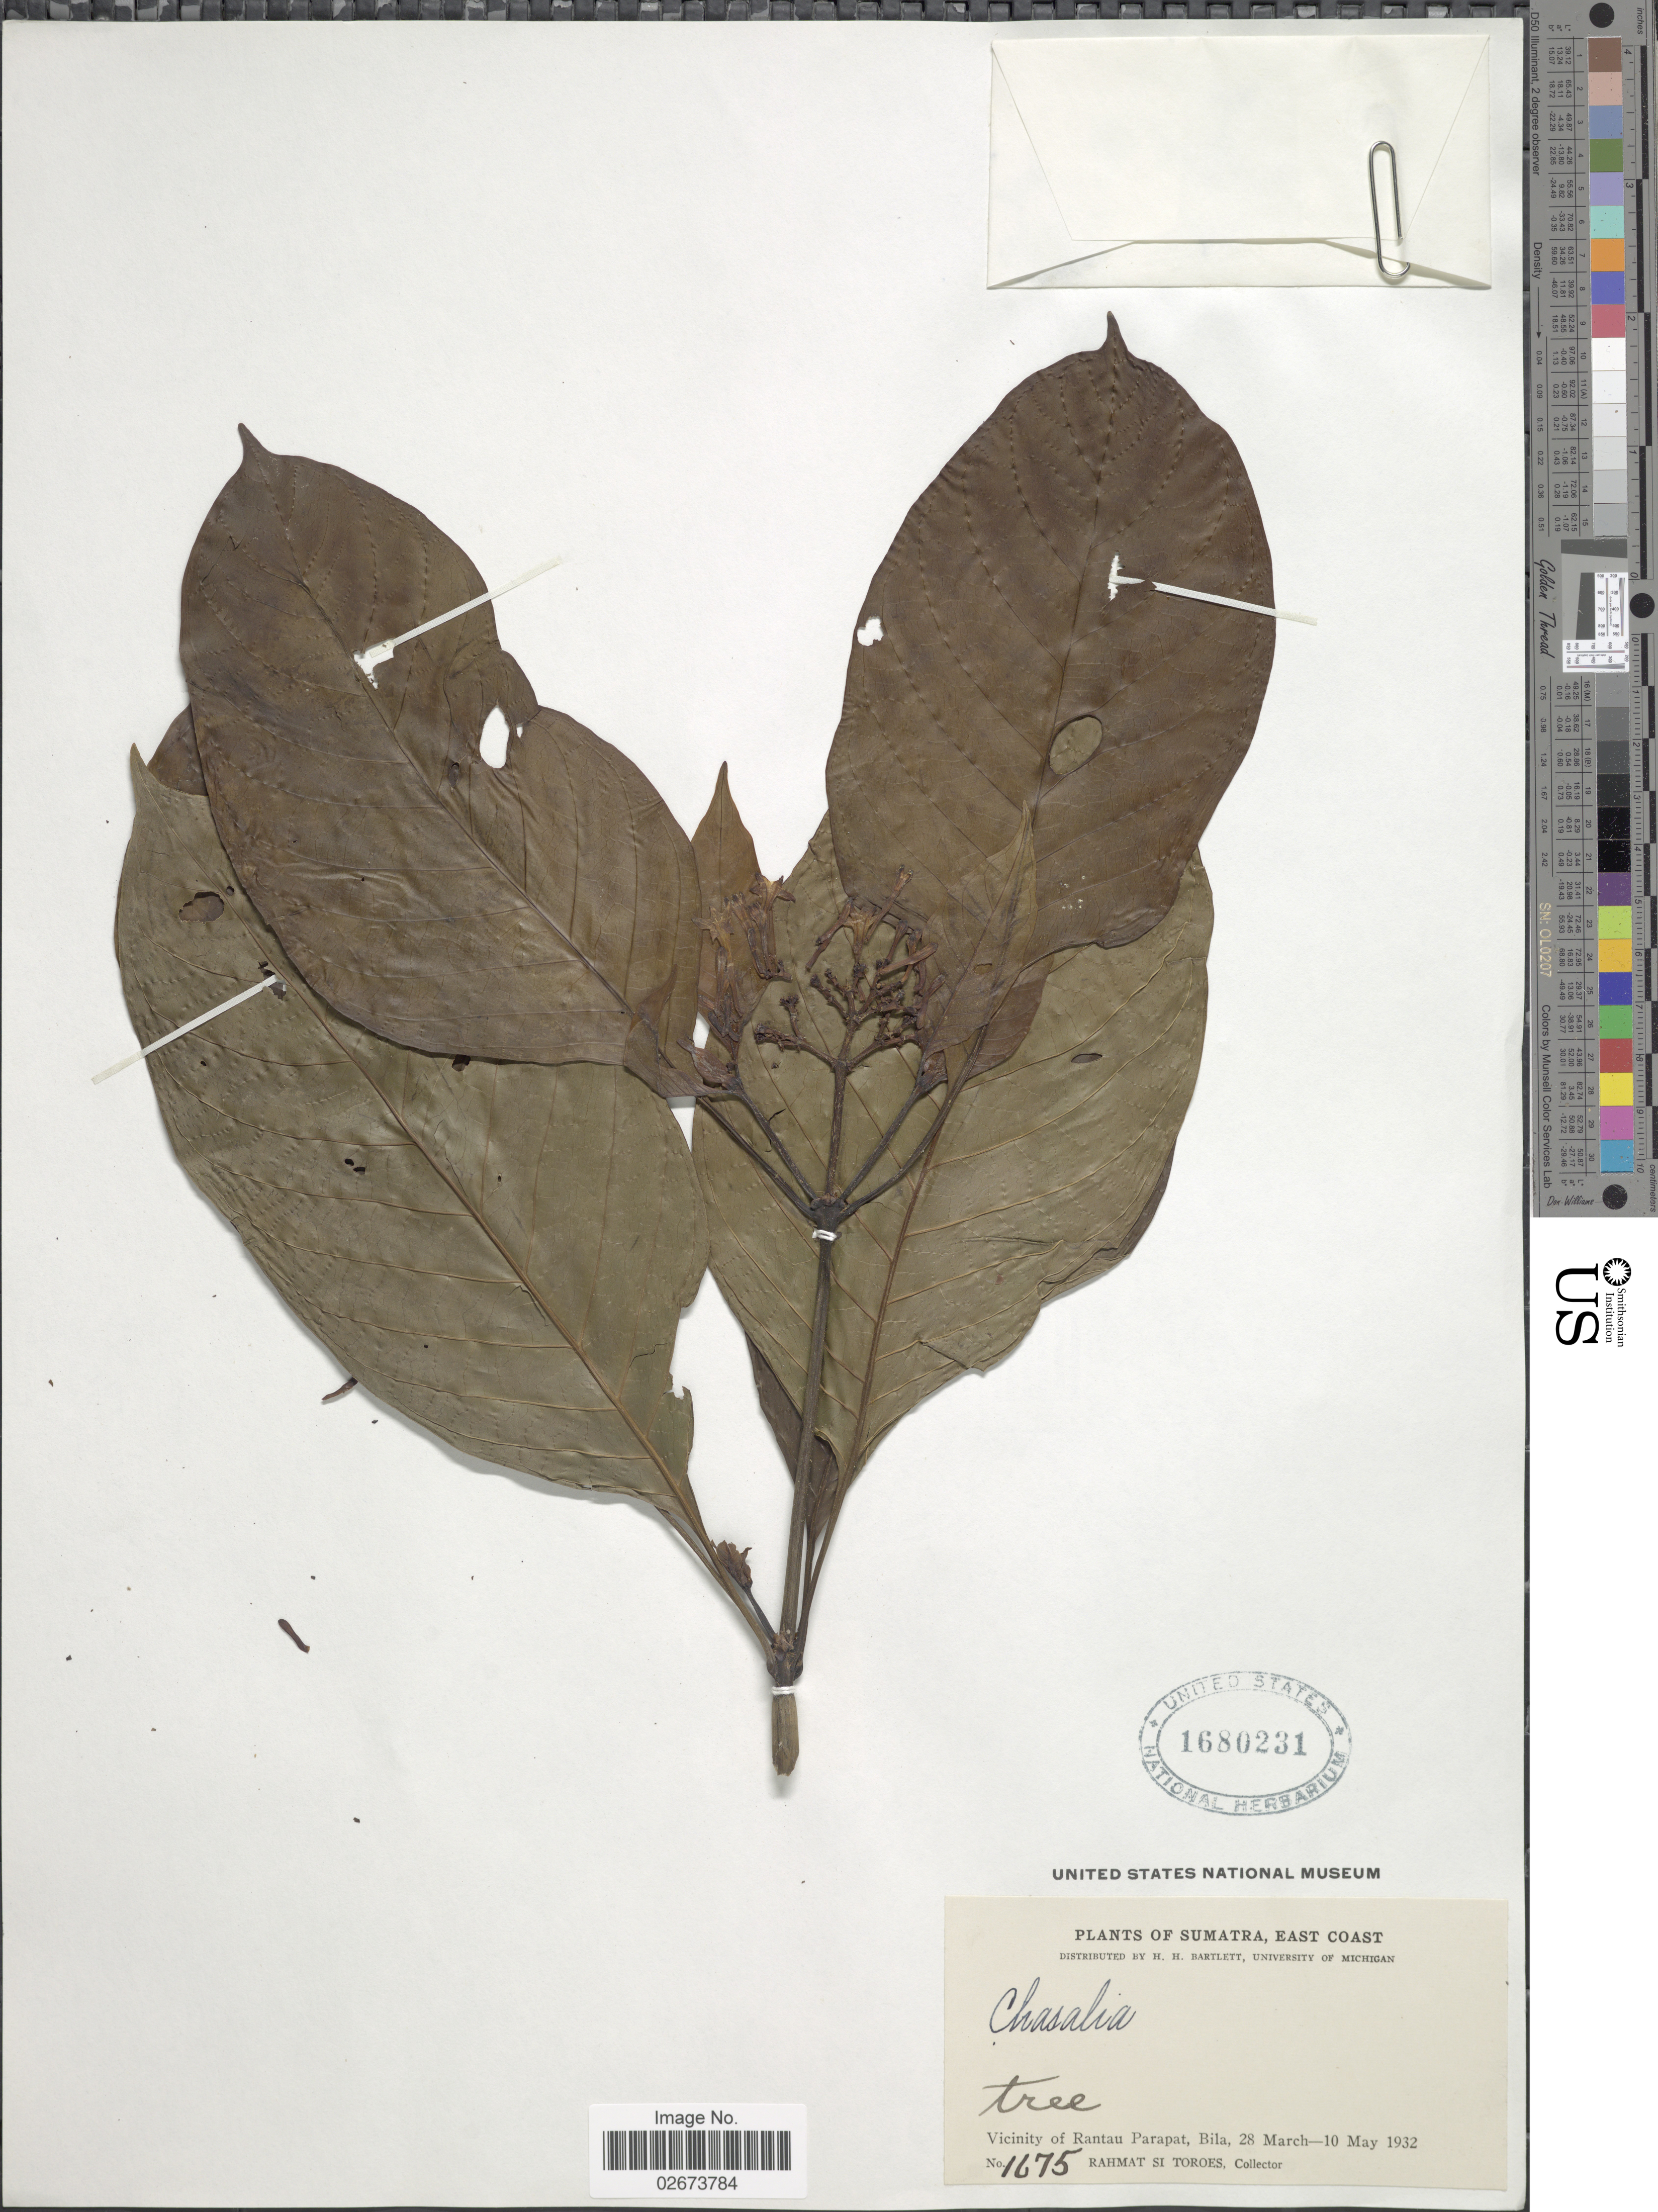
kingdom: Plantae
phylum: Tracheophyta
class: Magnoliopsida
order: Gentianales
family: Rubiaceae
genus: Chassalia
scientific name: Chassalia sp.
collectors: Rahmat Si Boeea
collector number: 1675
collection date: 1932-03-28/1932-05-10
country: Indonesia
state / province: Sumatra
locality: East Coast, Vicinity of Rantau, Bila.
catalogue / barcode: US 1680231